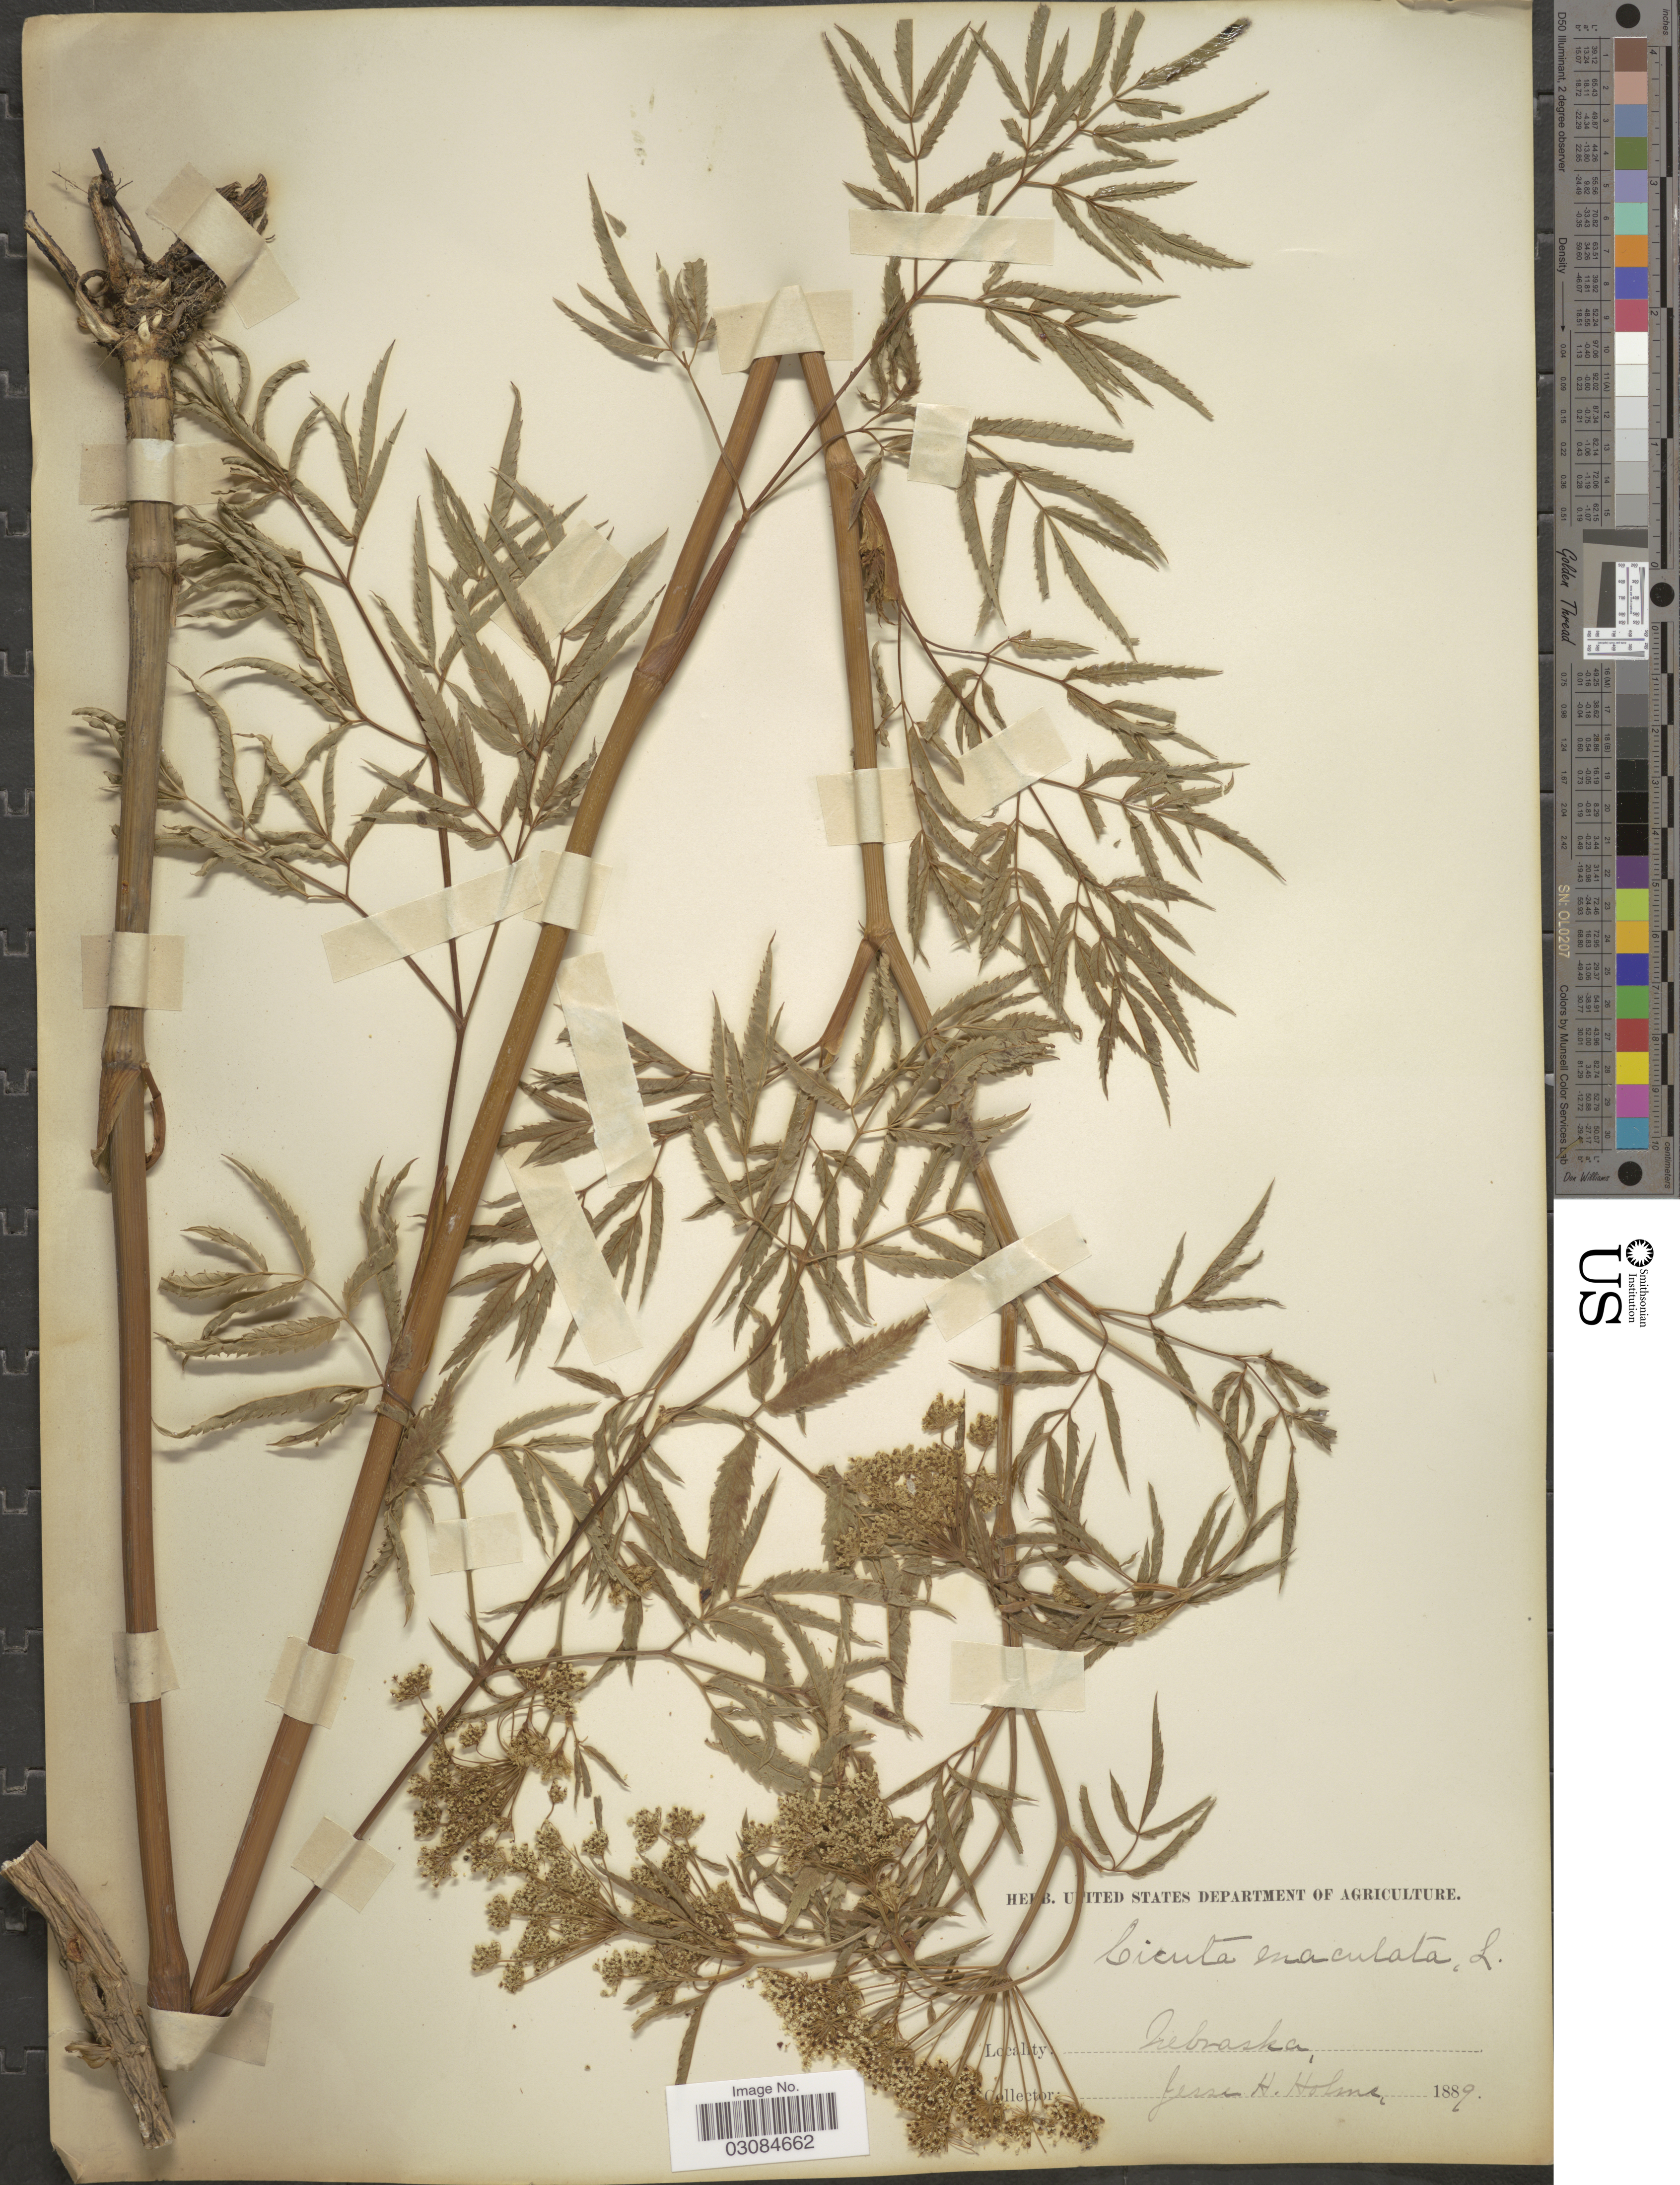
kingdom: Plantae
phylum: Tracheophyta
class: Magnoliopsida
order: Apiales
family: Apiaceae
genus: Cicuta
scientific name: Cicuta occidentalis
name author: Greene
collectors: J. H. Holms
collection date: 1889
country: United States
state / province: Nebraska